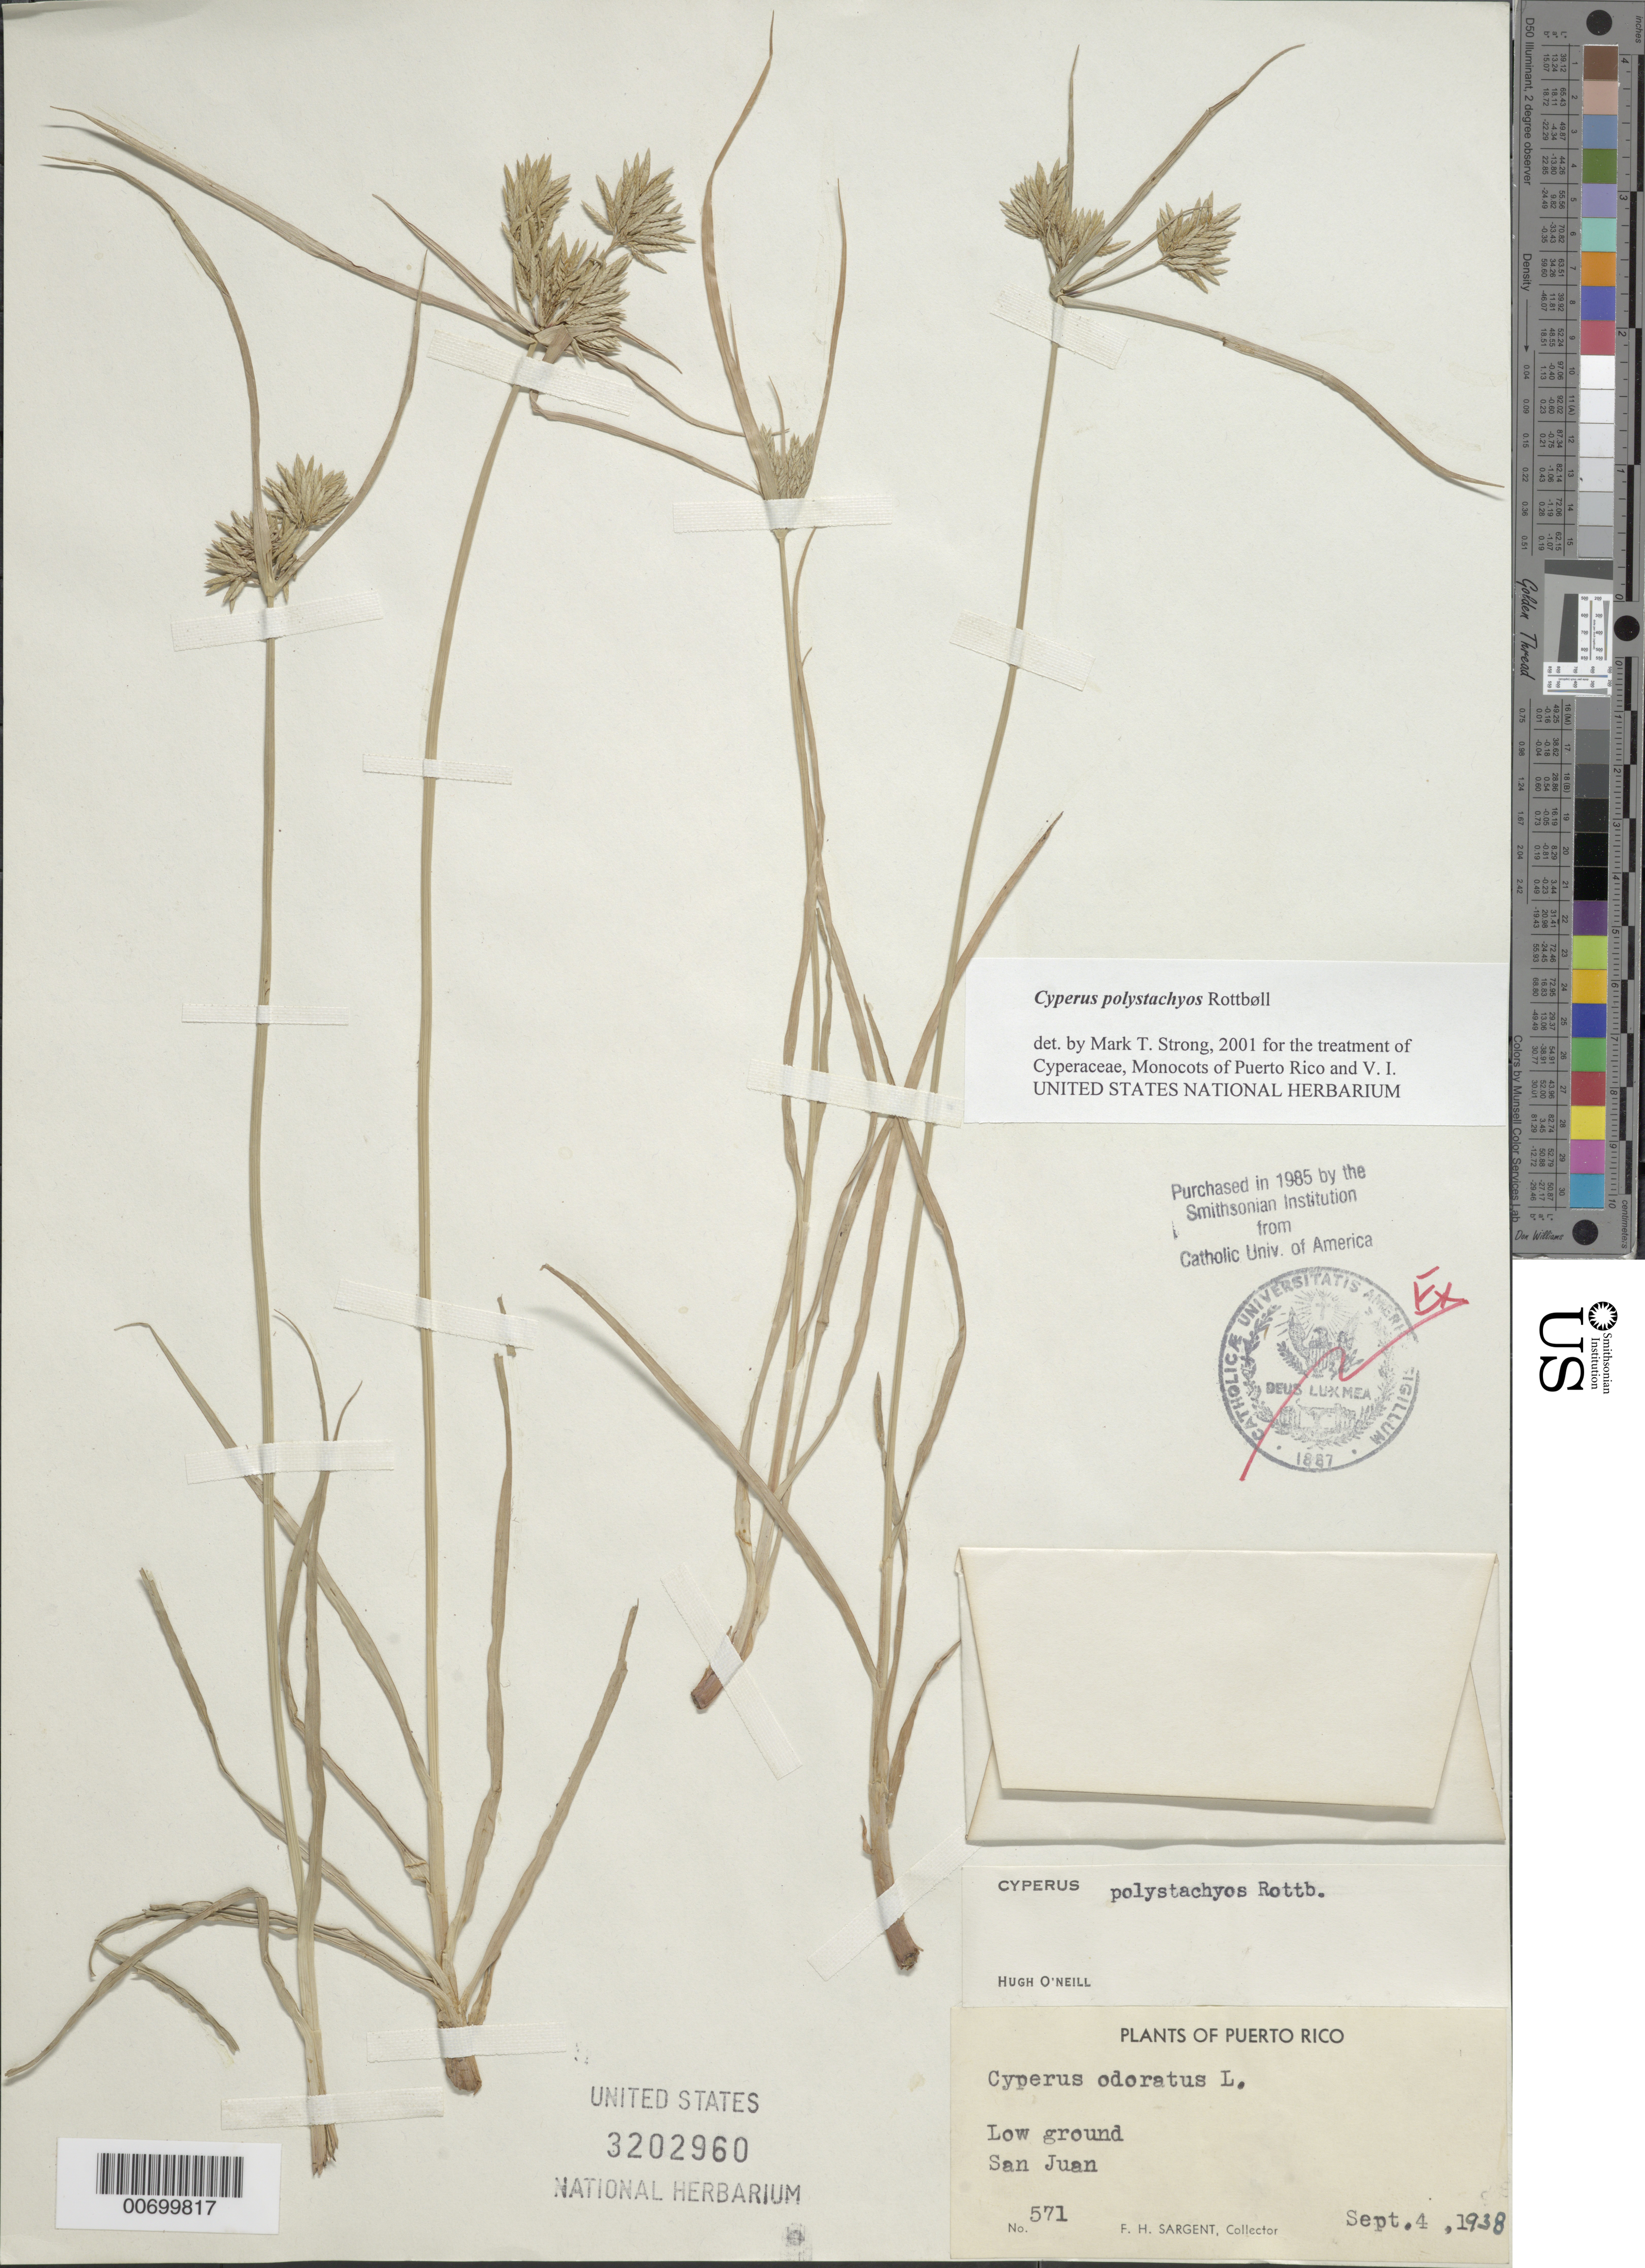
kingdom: Plantae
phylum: Tracheophyta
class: Liliopsida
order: Poales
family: Cyperaceae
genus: Cyperus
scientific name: Cyperus polystachyos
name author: Rottb.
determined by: Strong, M. T., (US), Smithsonian Institution - National Museum of Natural History (UNITED STATES)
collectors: F. H. Sargent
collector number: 571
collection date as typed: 04 Sep 1938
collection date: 1938-09-04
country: Puerto Rico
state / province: San Juan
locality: San Juan.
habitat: Low ground.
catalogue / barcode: US 3202960